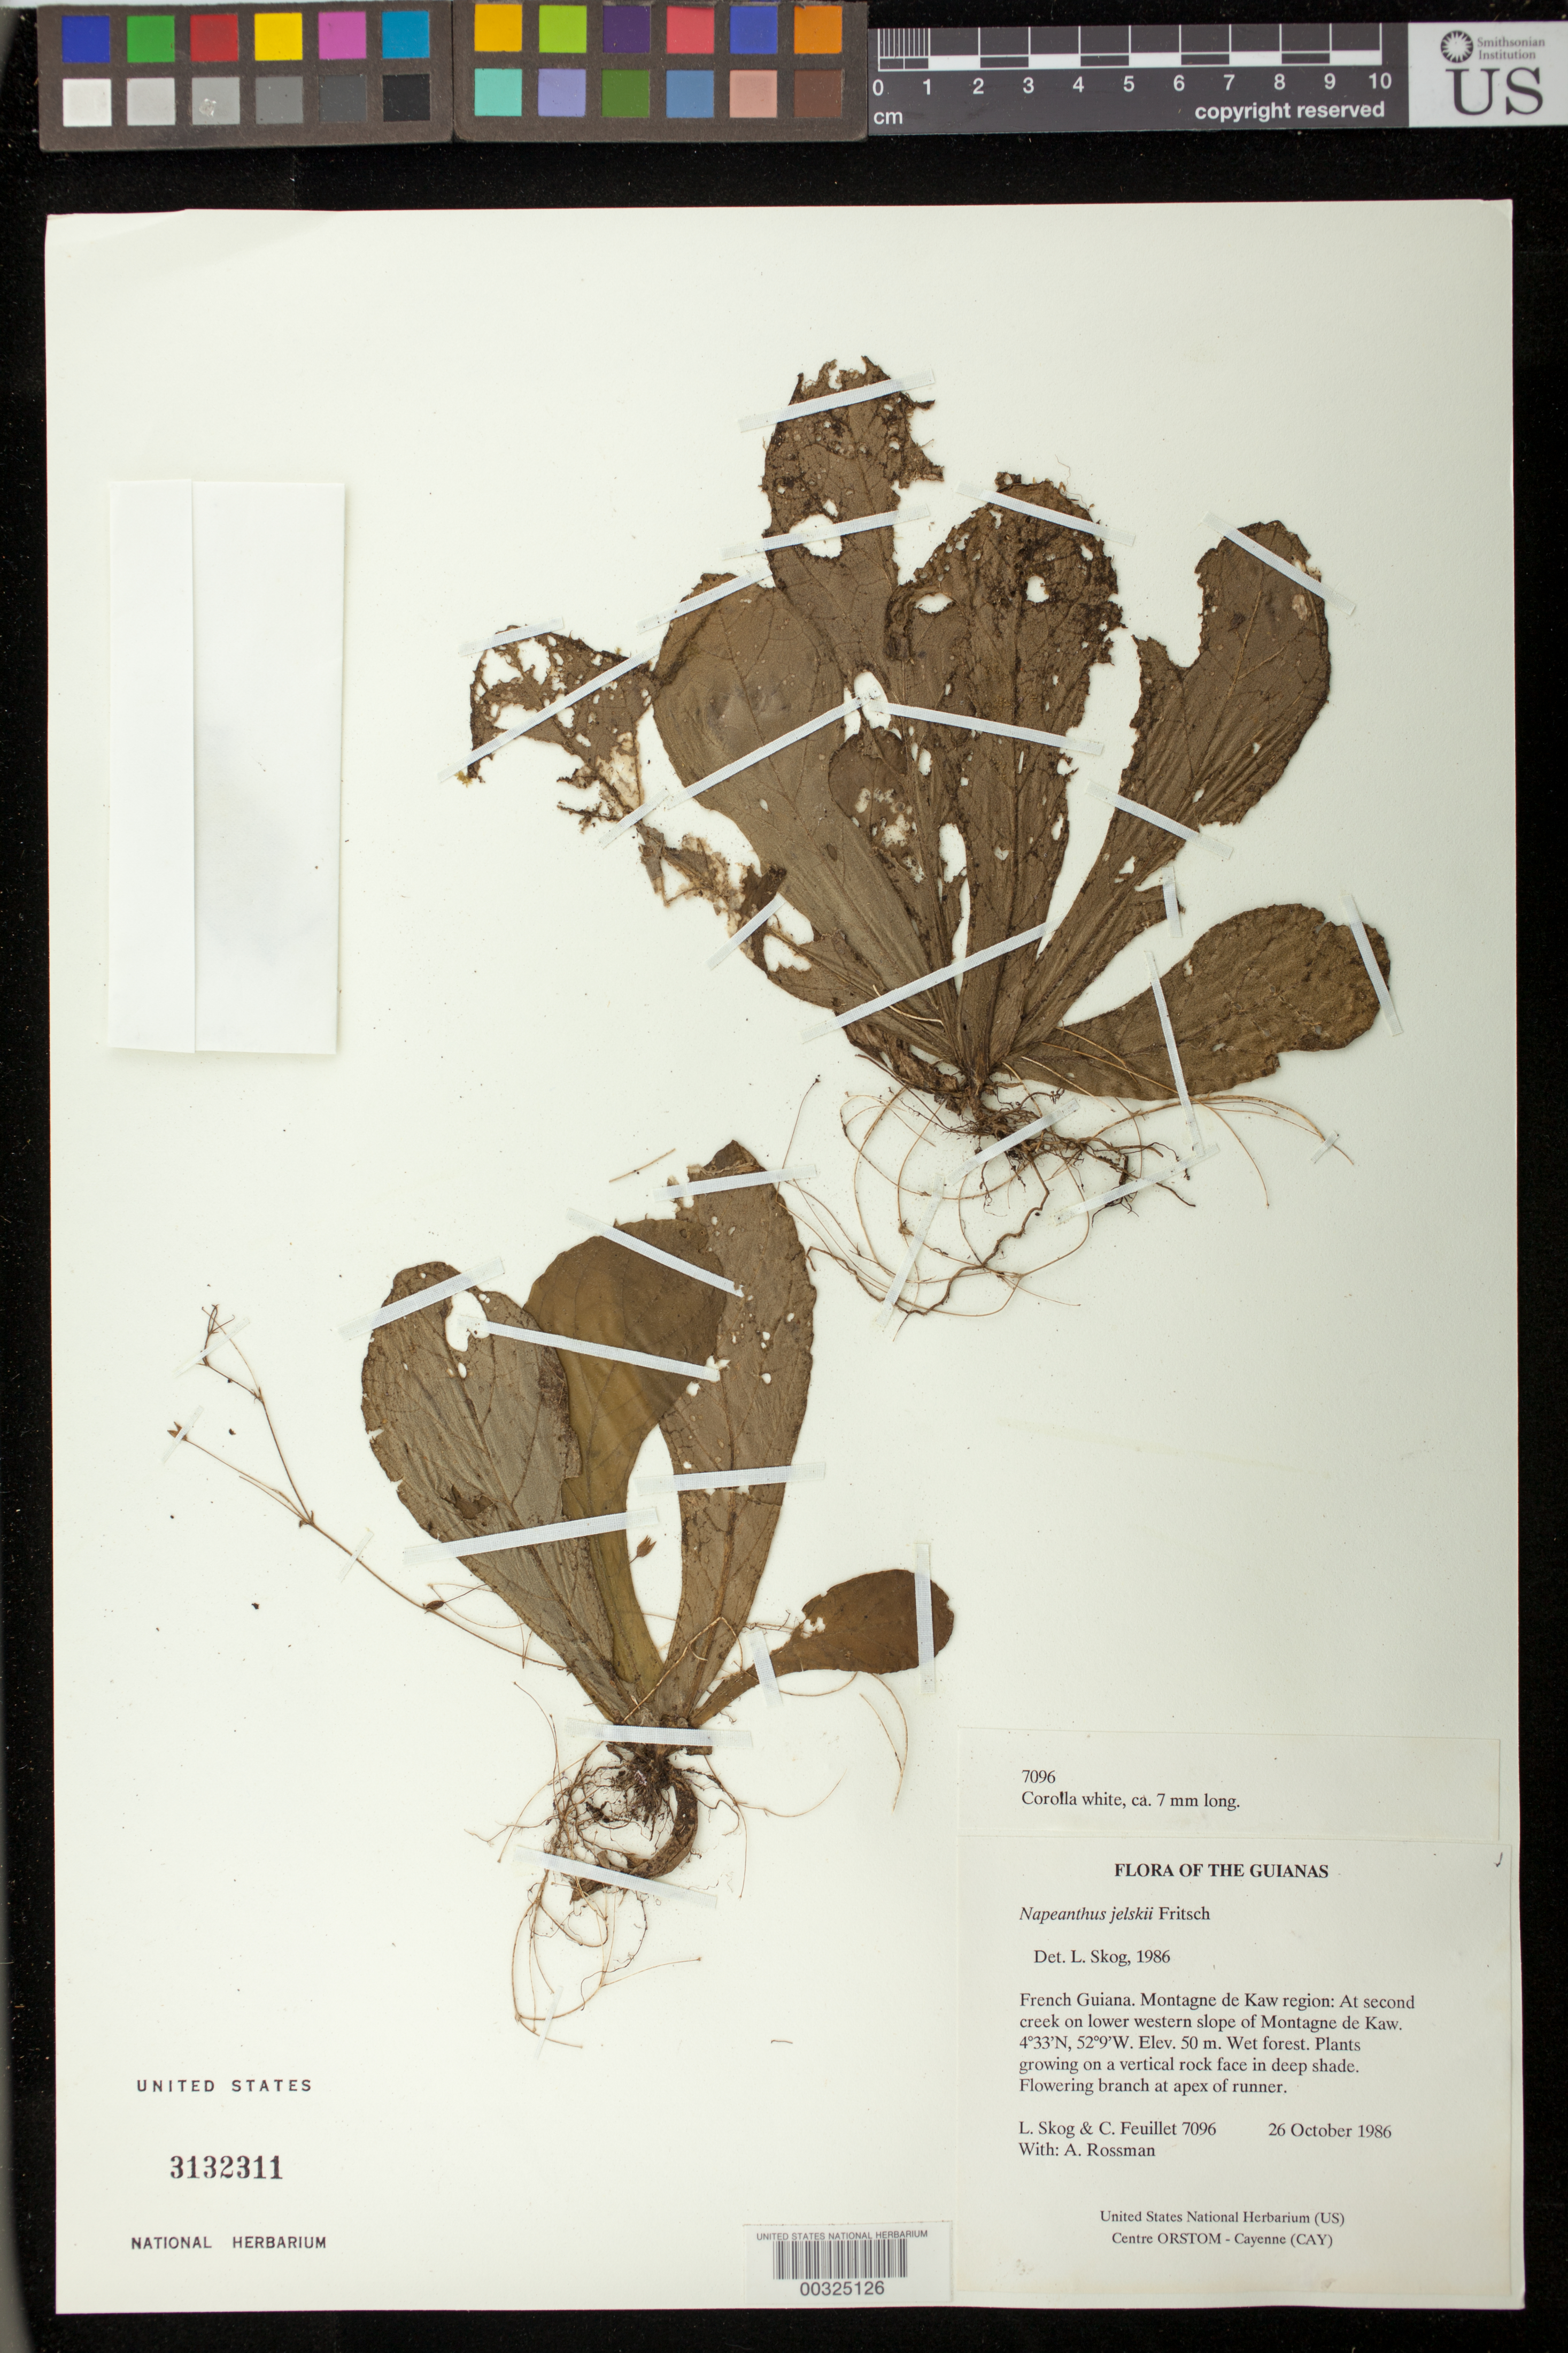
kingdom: Plantae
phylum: Tracheophyta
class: Magnoliopsida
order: Lamiales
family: Gesneriaceae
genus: Napeanthus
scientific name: Napeanthus jelskii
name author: Fritsch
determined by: Skog, Laurence E.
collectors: L. E. Skog, C. Feuillet & A. Rossman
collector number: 7096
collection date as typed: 26 Oct 1986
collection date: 1986-10-26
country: French Guiana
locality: Montagne de Kaw region, at 2nd creek on lower western slope of Montagne de Kaw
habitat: Wet forest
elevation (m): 50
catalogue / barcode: US 3132311